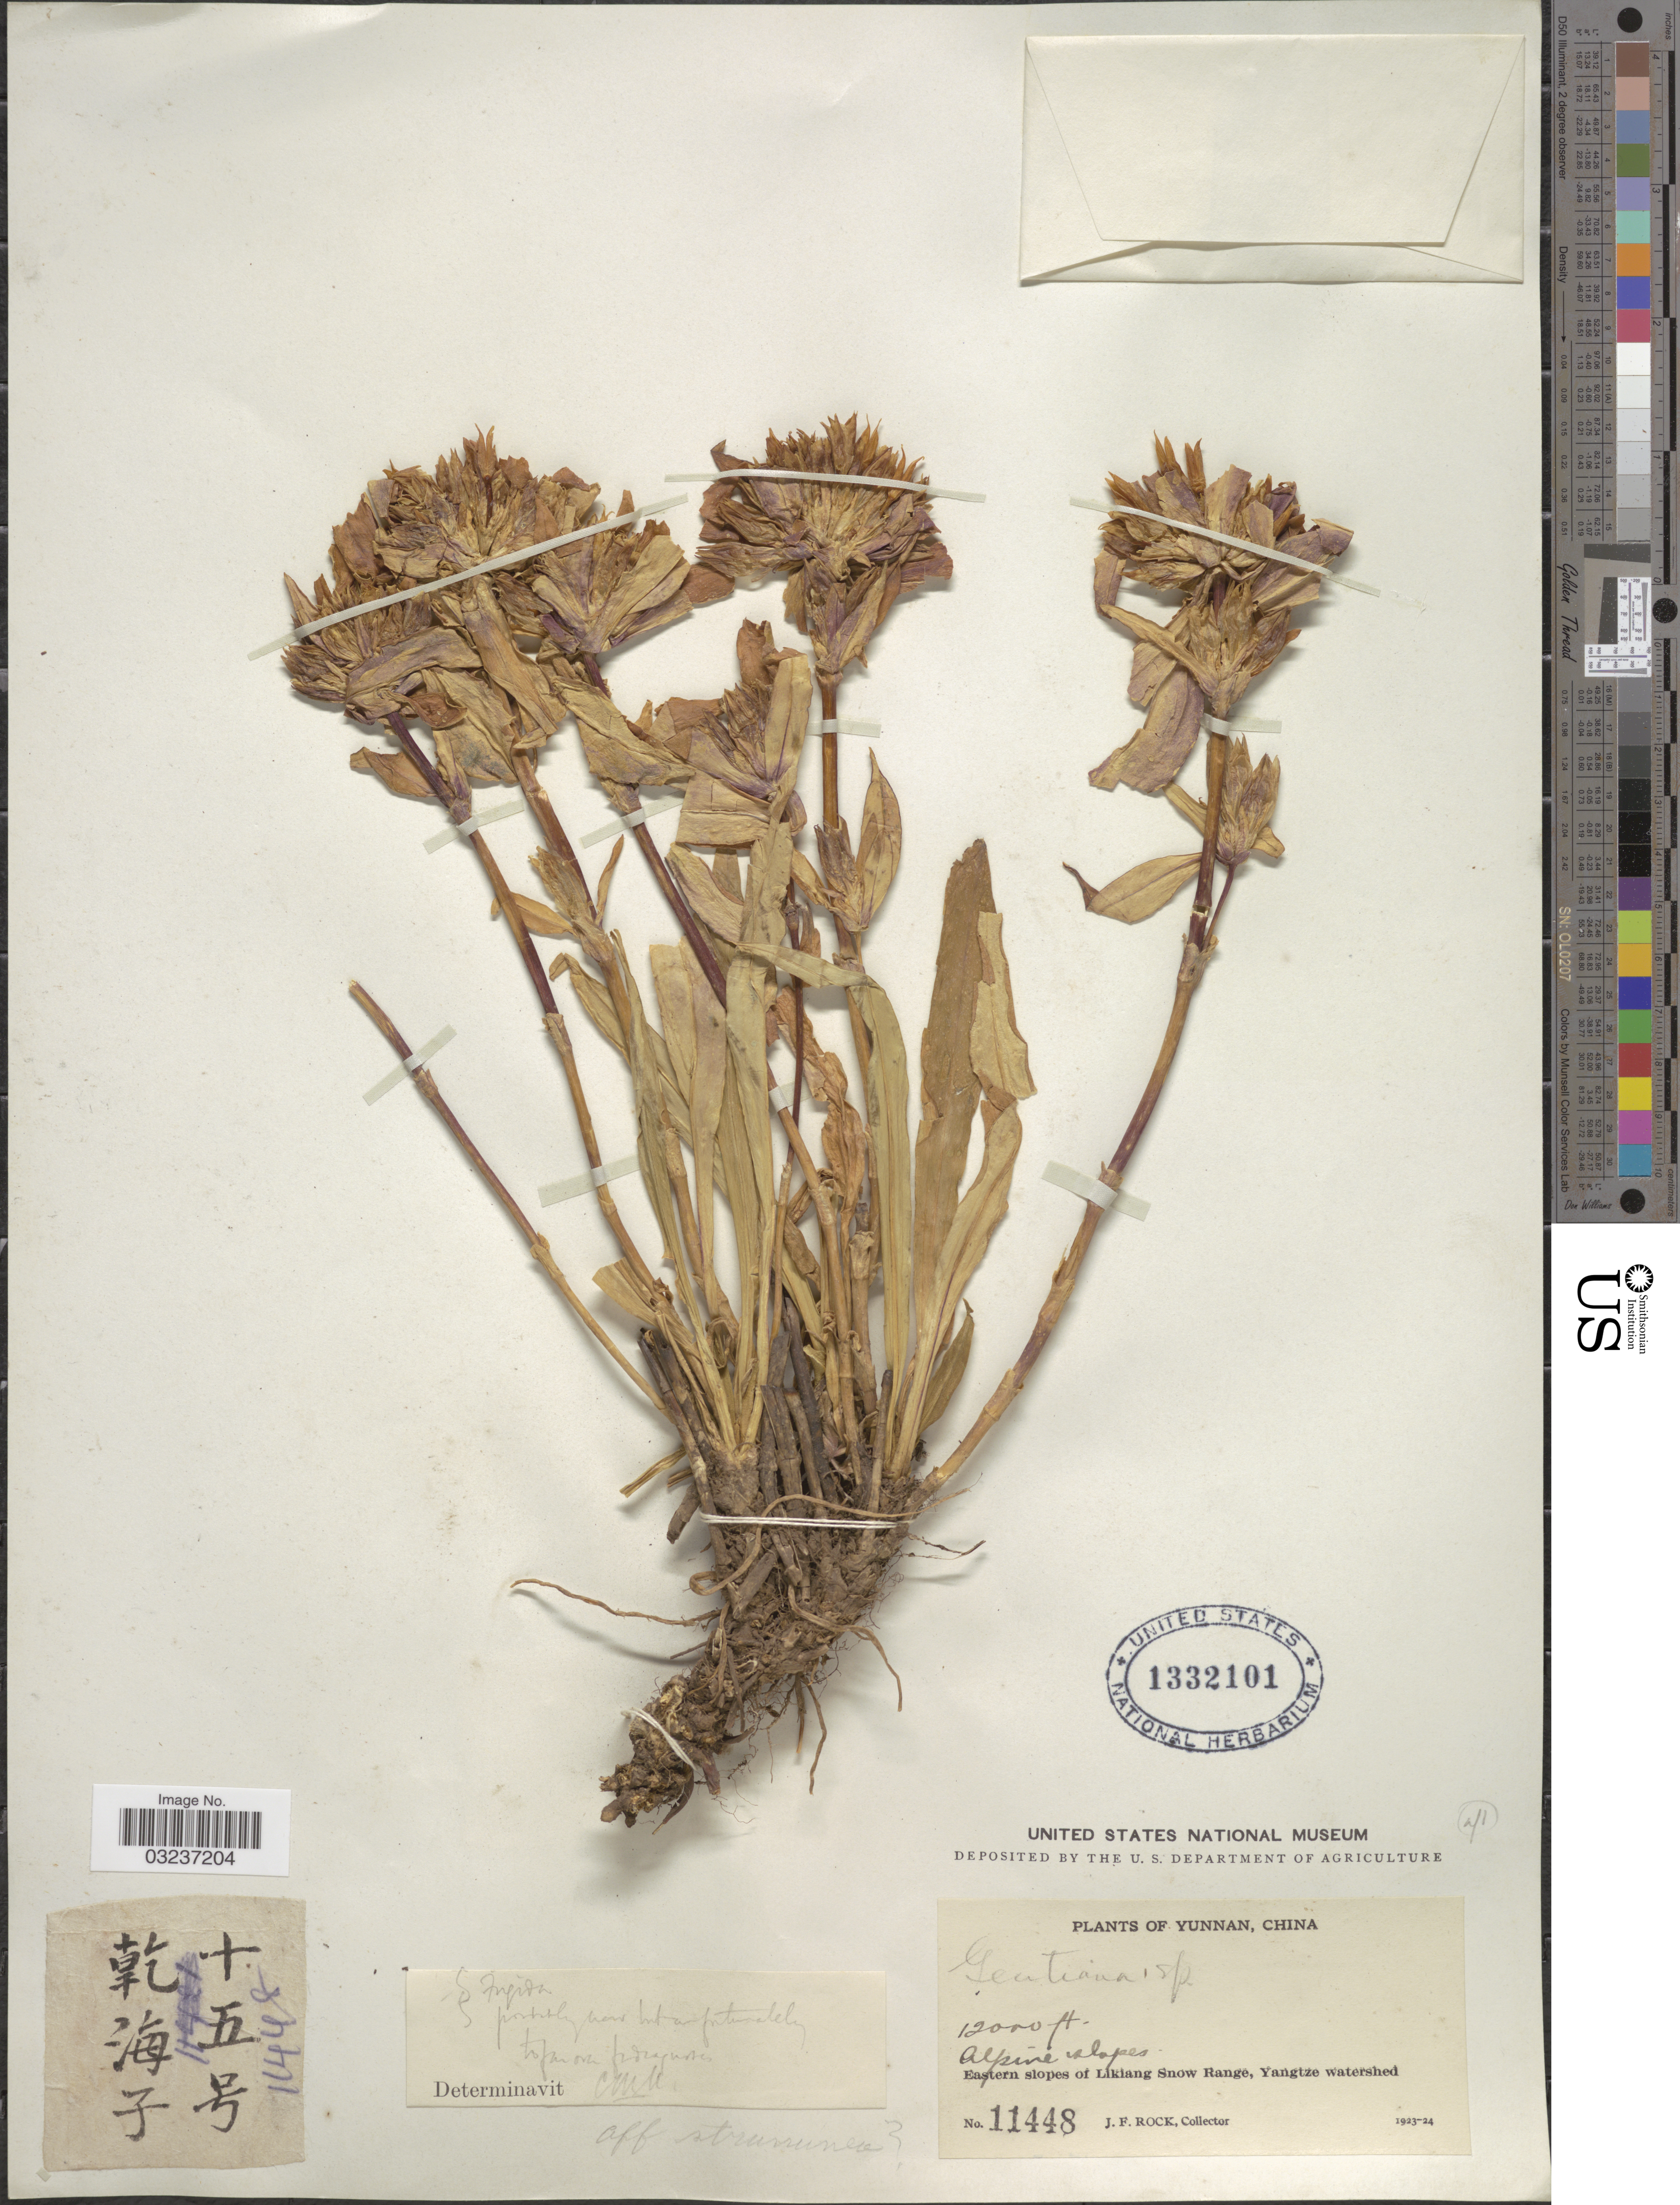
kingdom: Plantae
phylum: Tracheophyta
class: Magnoliopsida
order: Gentianales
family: Gentianaceae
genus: Gentiana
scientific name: Gentiana sp.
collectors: J. Rock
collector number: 11448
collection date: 1923/1924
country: China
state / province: Yunnan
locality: Eastern slopes of Likiang Snow Range, Yangtze watershed.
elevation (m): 3658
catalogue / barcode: US 1332101